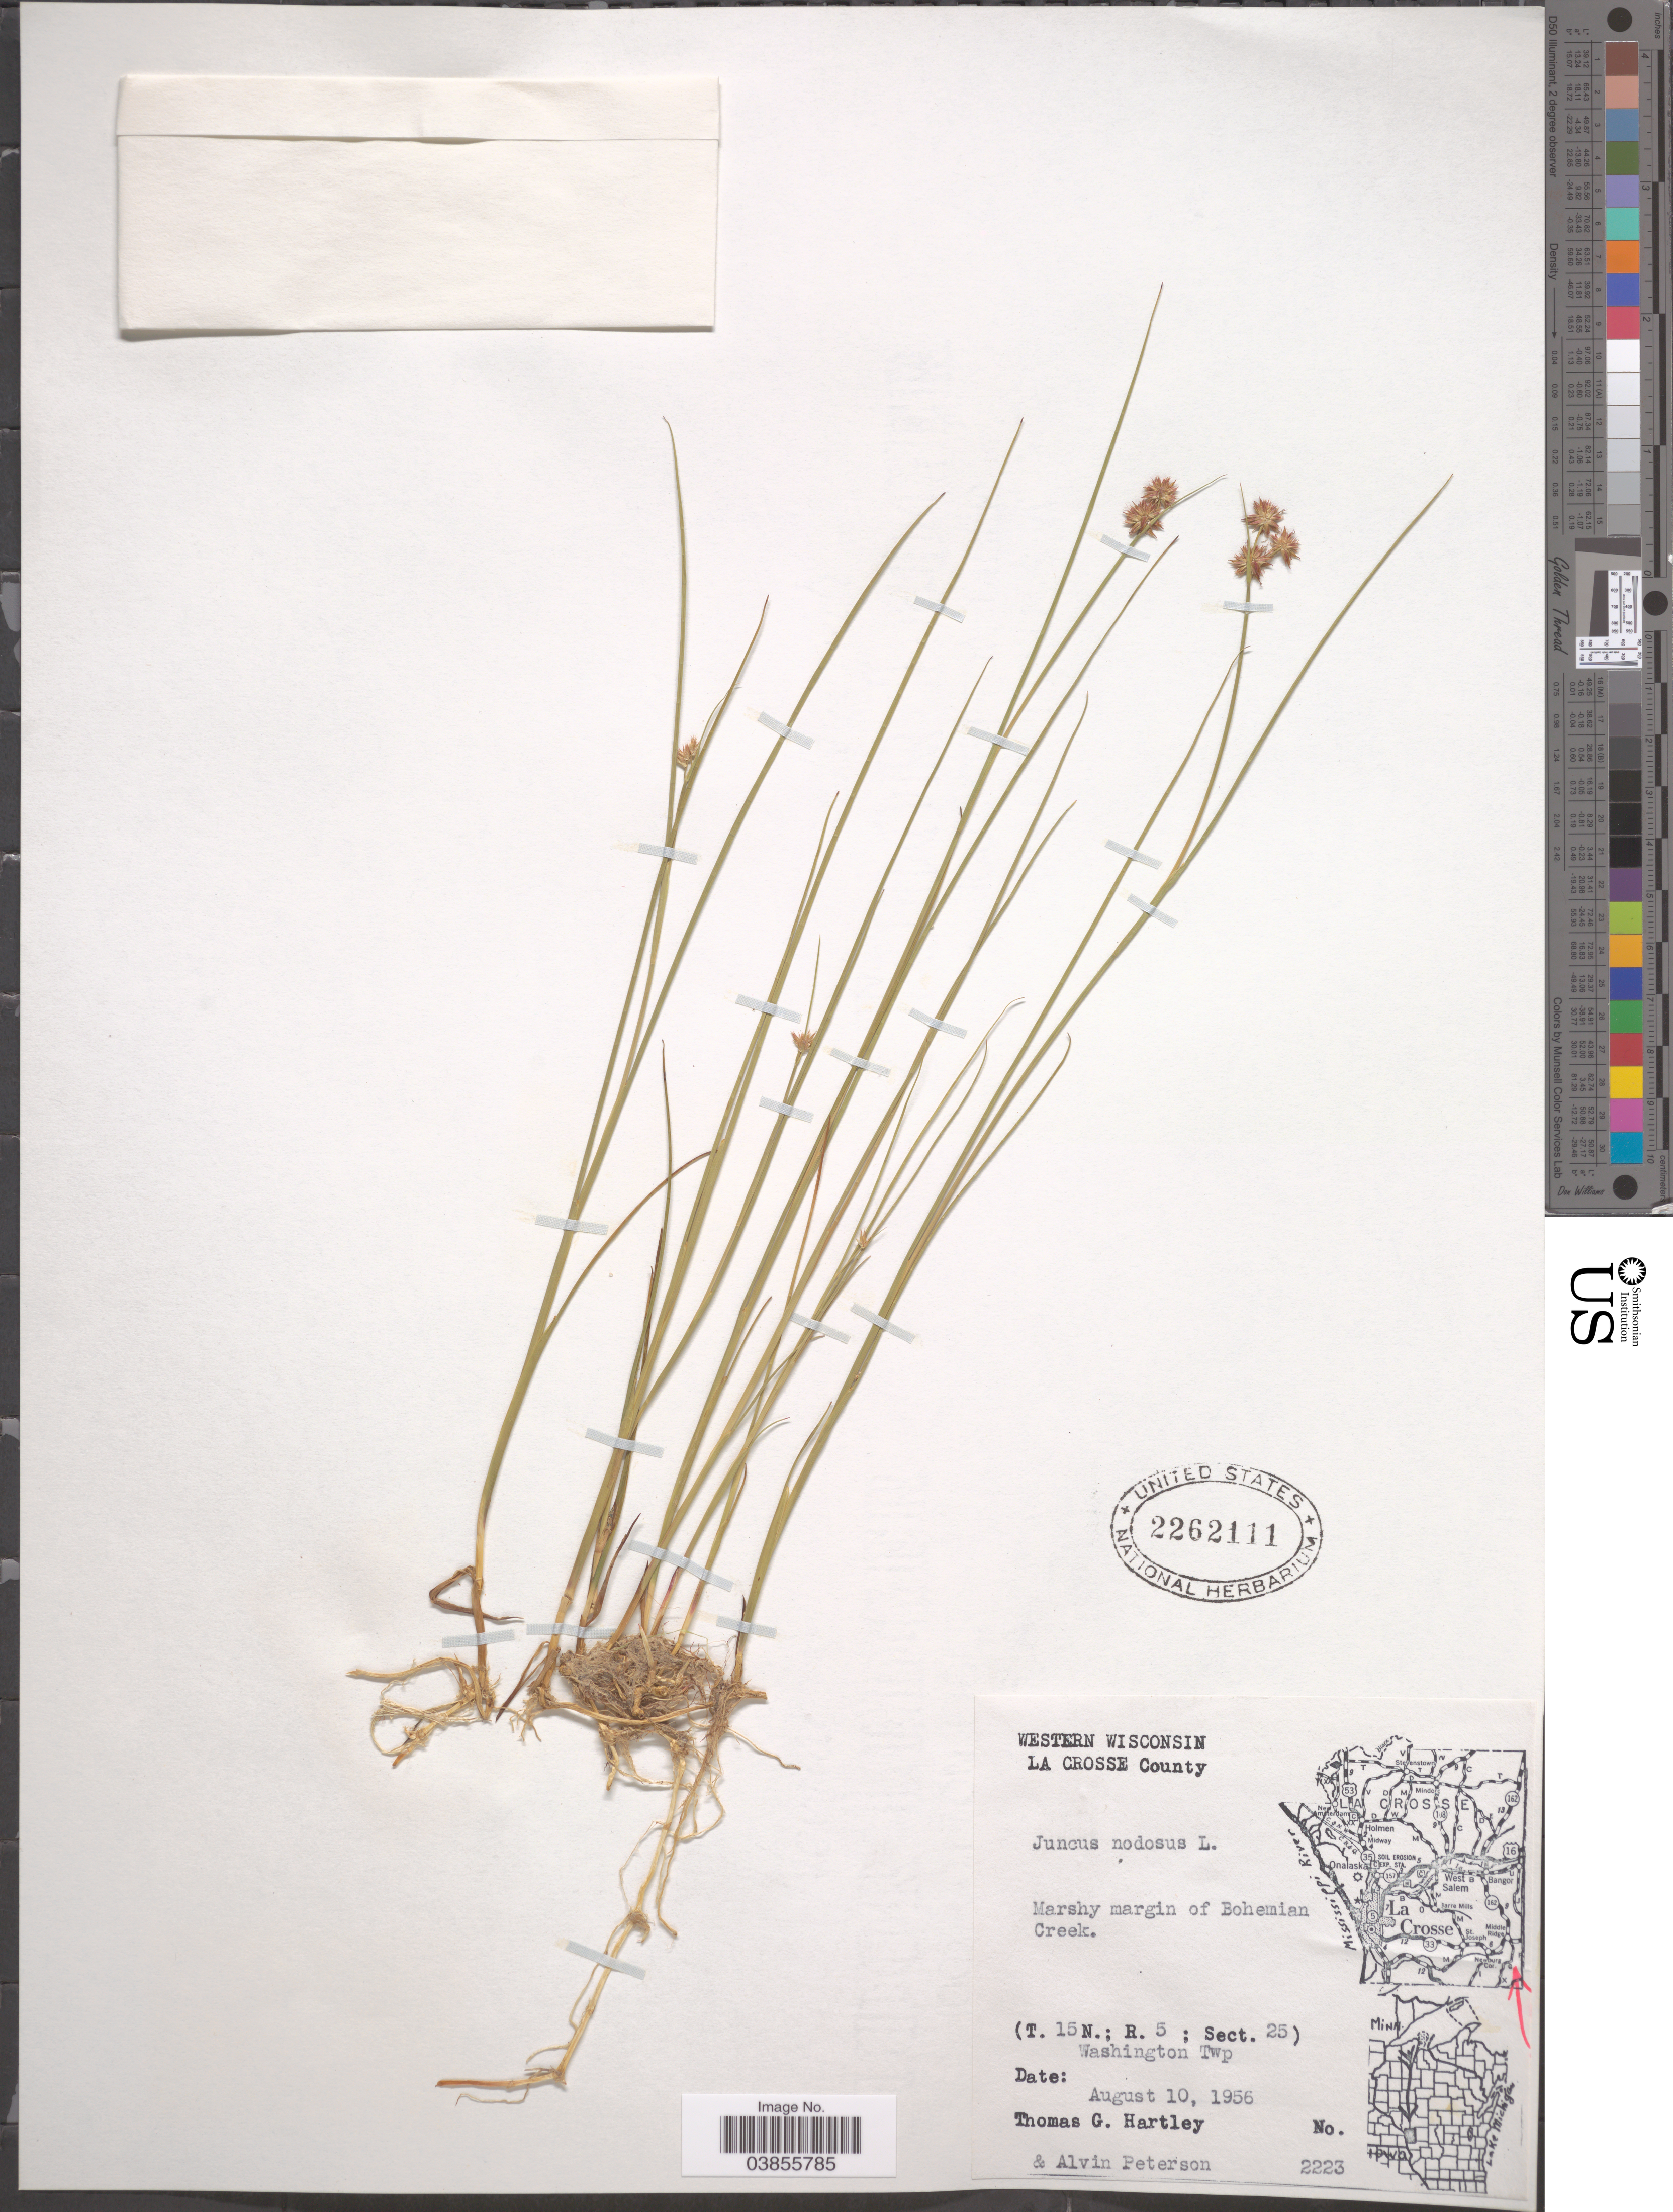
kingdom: Plantae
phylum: Tracheophyta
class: Liliopsida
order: Poales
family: Juncaceae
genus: Juncus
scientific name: Juncus nodosus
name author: L.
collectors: T. G. Hartley & A. Petersen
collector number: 2223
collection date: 1956-08-10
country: United States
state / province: Wisconsin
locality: Western Wisconsin. La Crosse County. Marshy margin of Bohemian Creek. (T. 15 N.; R.5; Sect. 25). Washington Twp.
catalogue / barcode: US 2262111